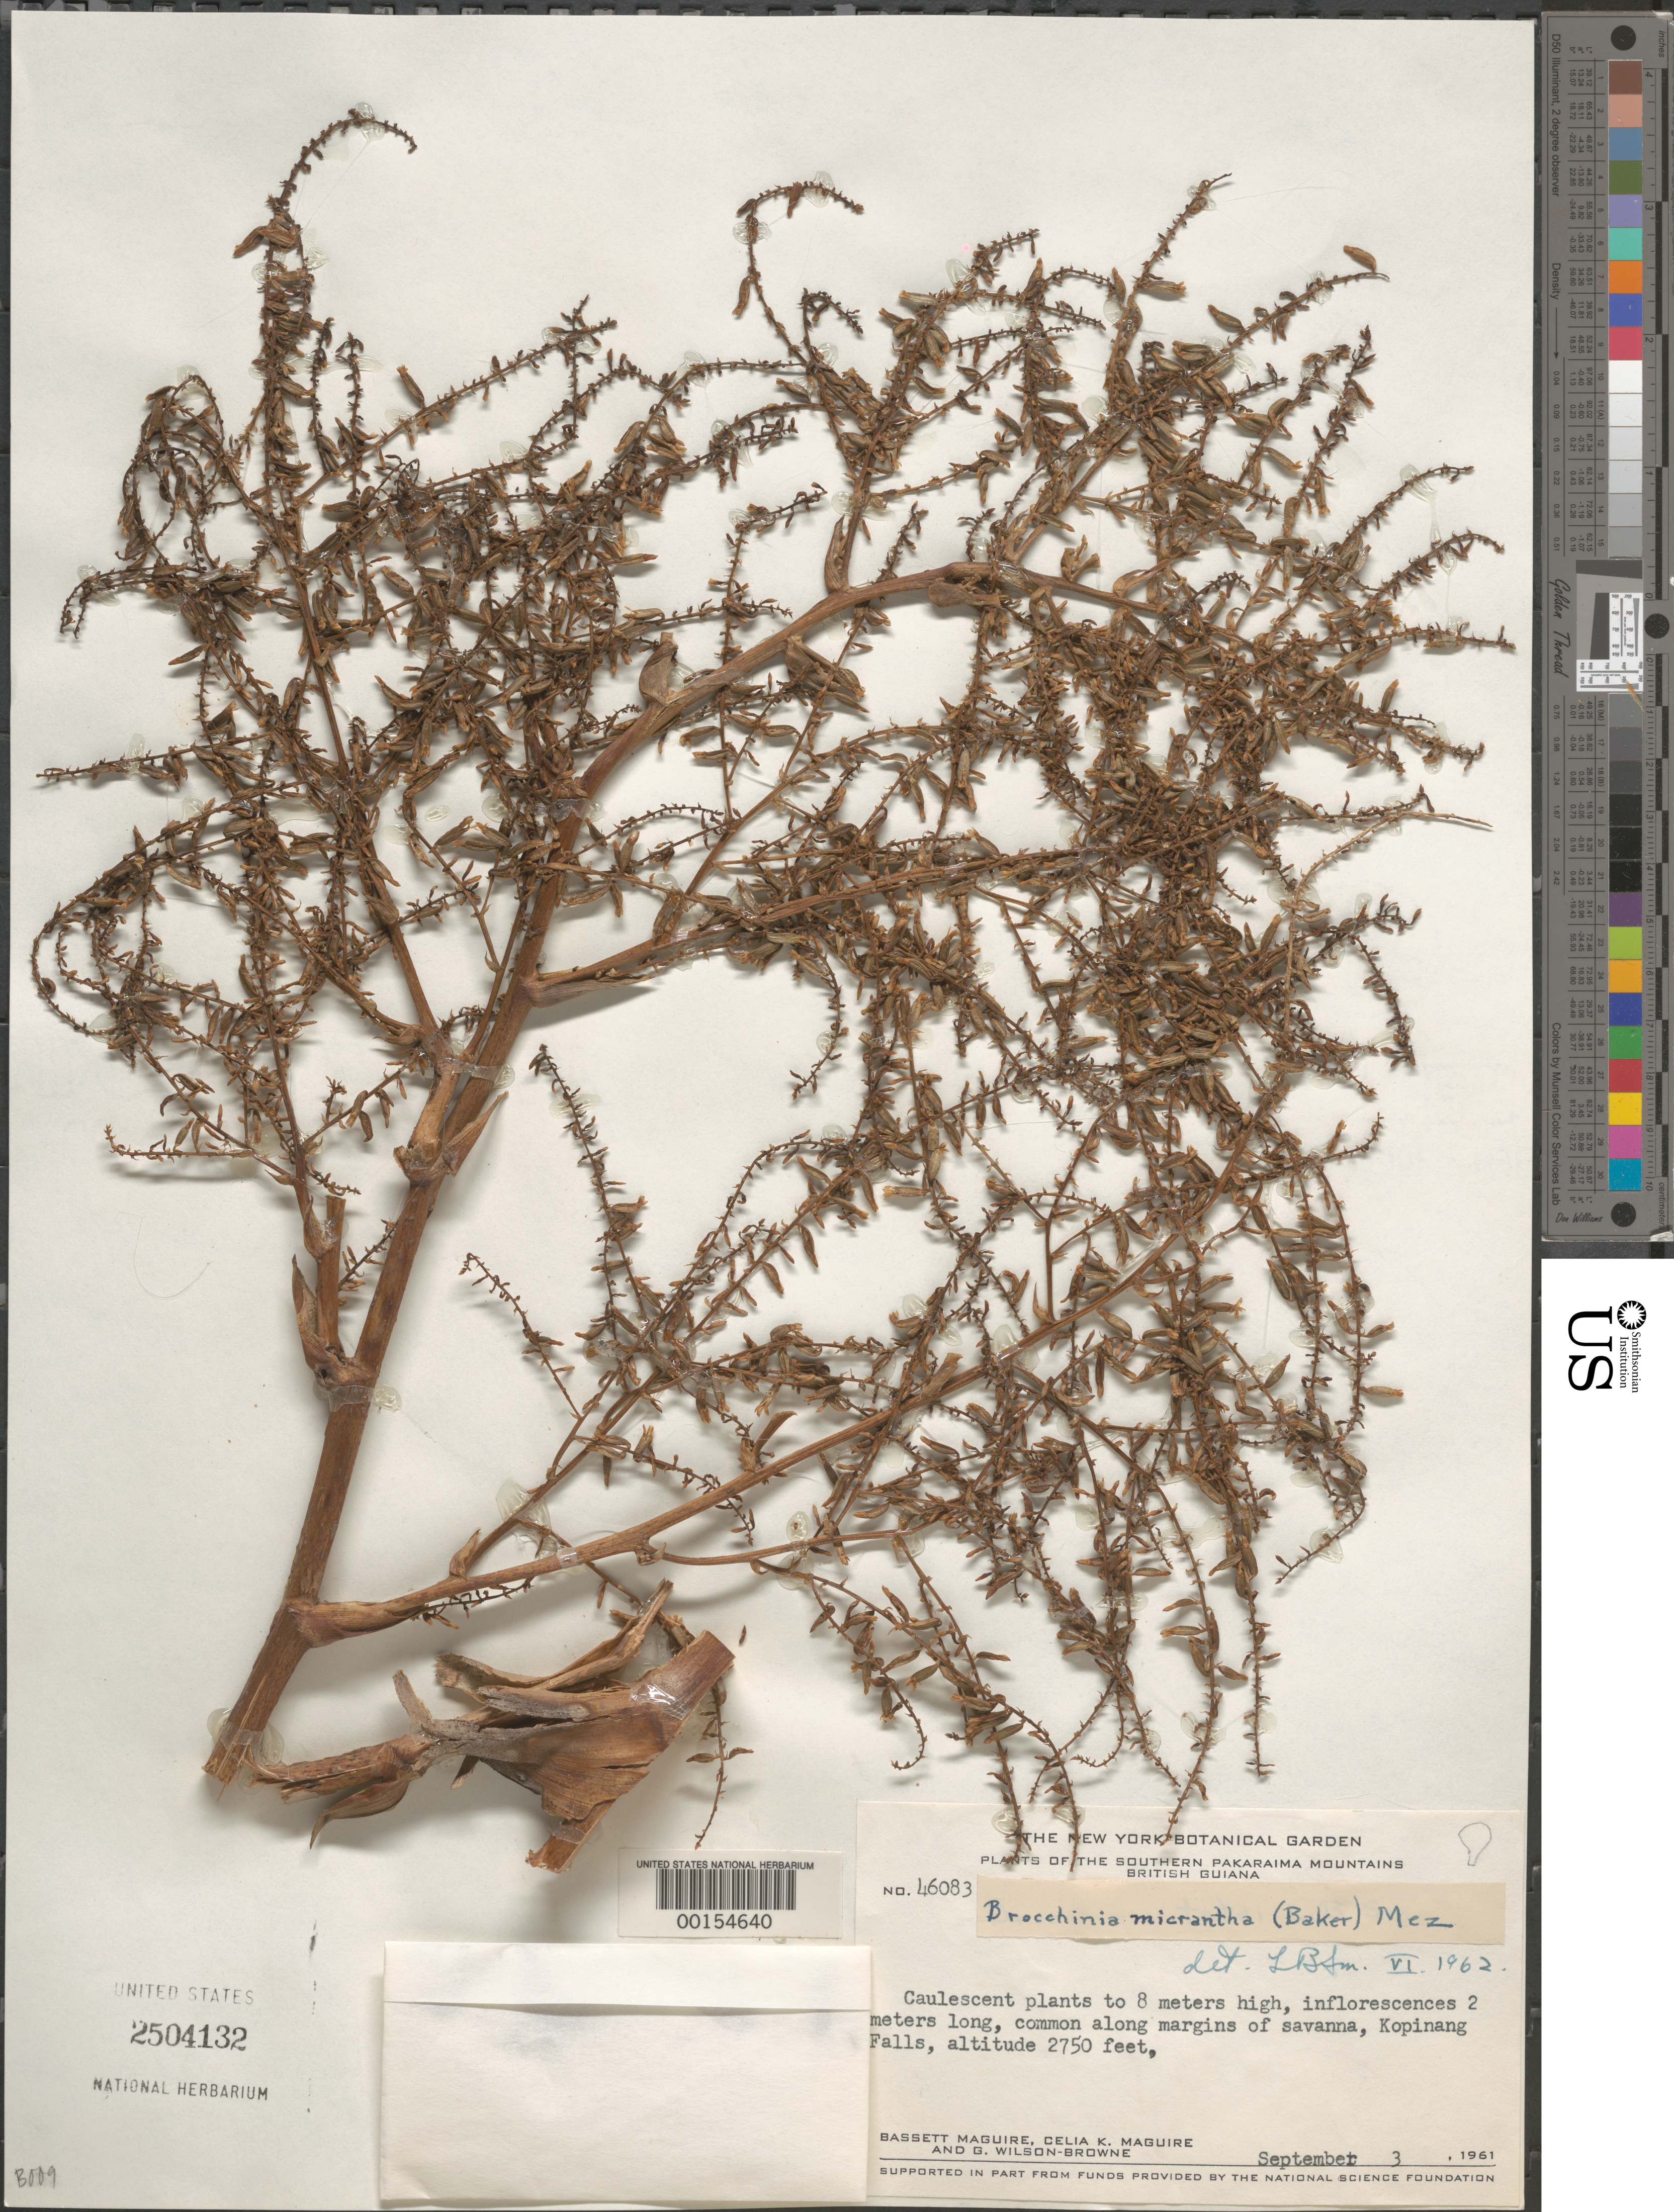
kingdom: Plantae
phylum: Tracheophyta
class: Liliopsida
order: Poales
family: Bromeliaceae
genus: Brocchinia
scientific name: Brocchinia micrantha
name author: (Baker) Mez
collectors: B. Maguire, C. K. Maguire & G. Wilson-Browne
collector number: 46083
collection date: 1961-09-03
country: Guyana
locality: The Southern Pakaraima Mountains. British Guiana. Common along margins of savanna, Kopinang Falls.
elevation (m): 838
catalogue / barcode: US 2504132